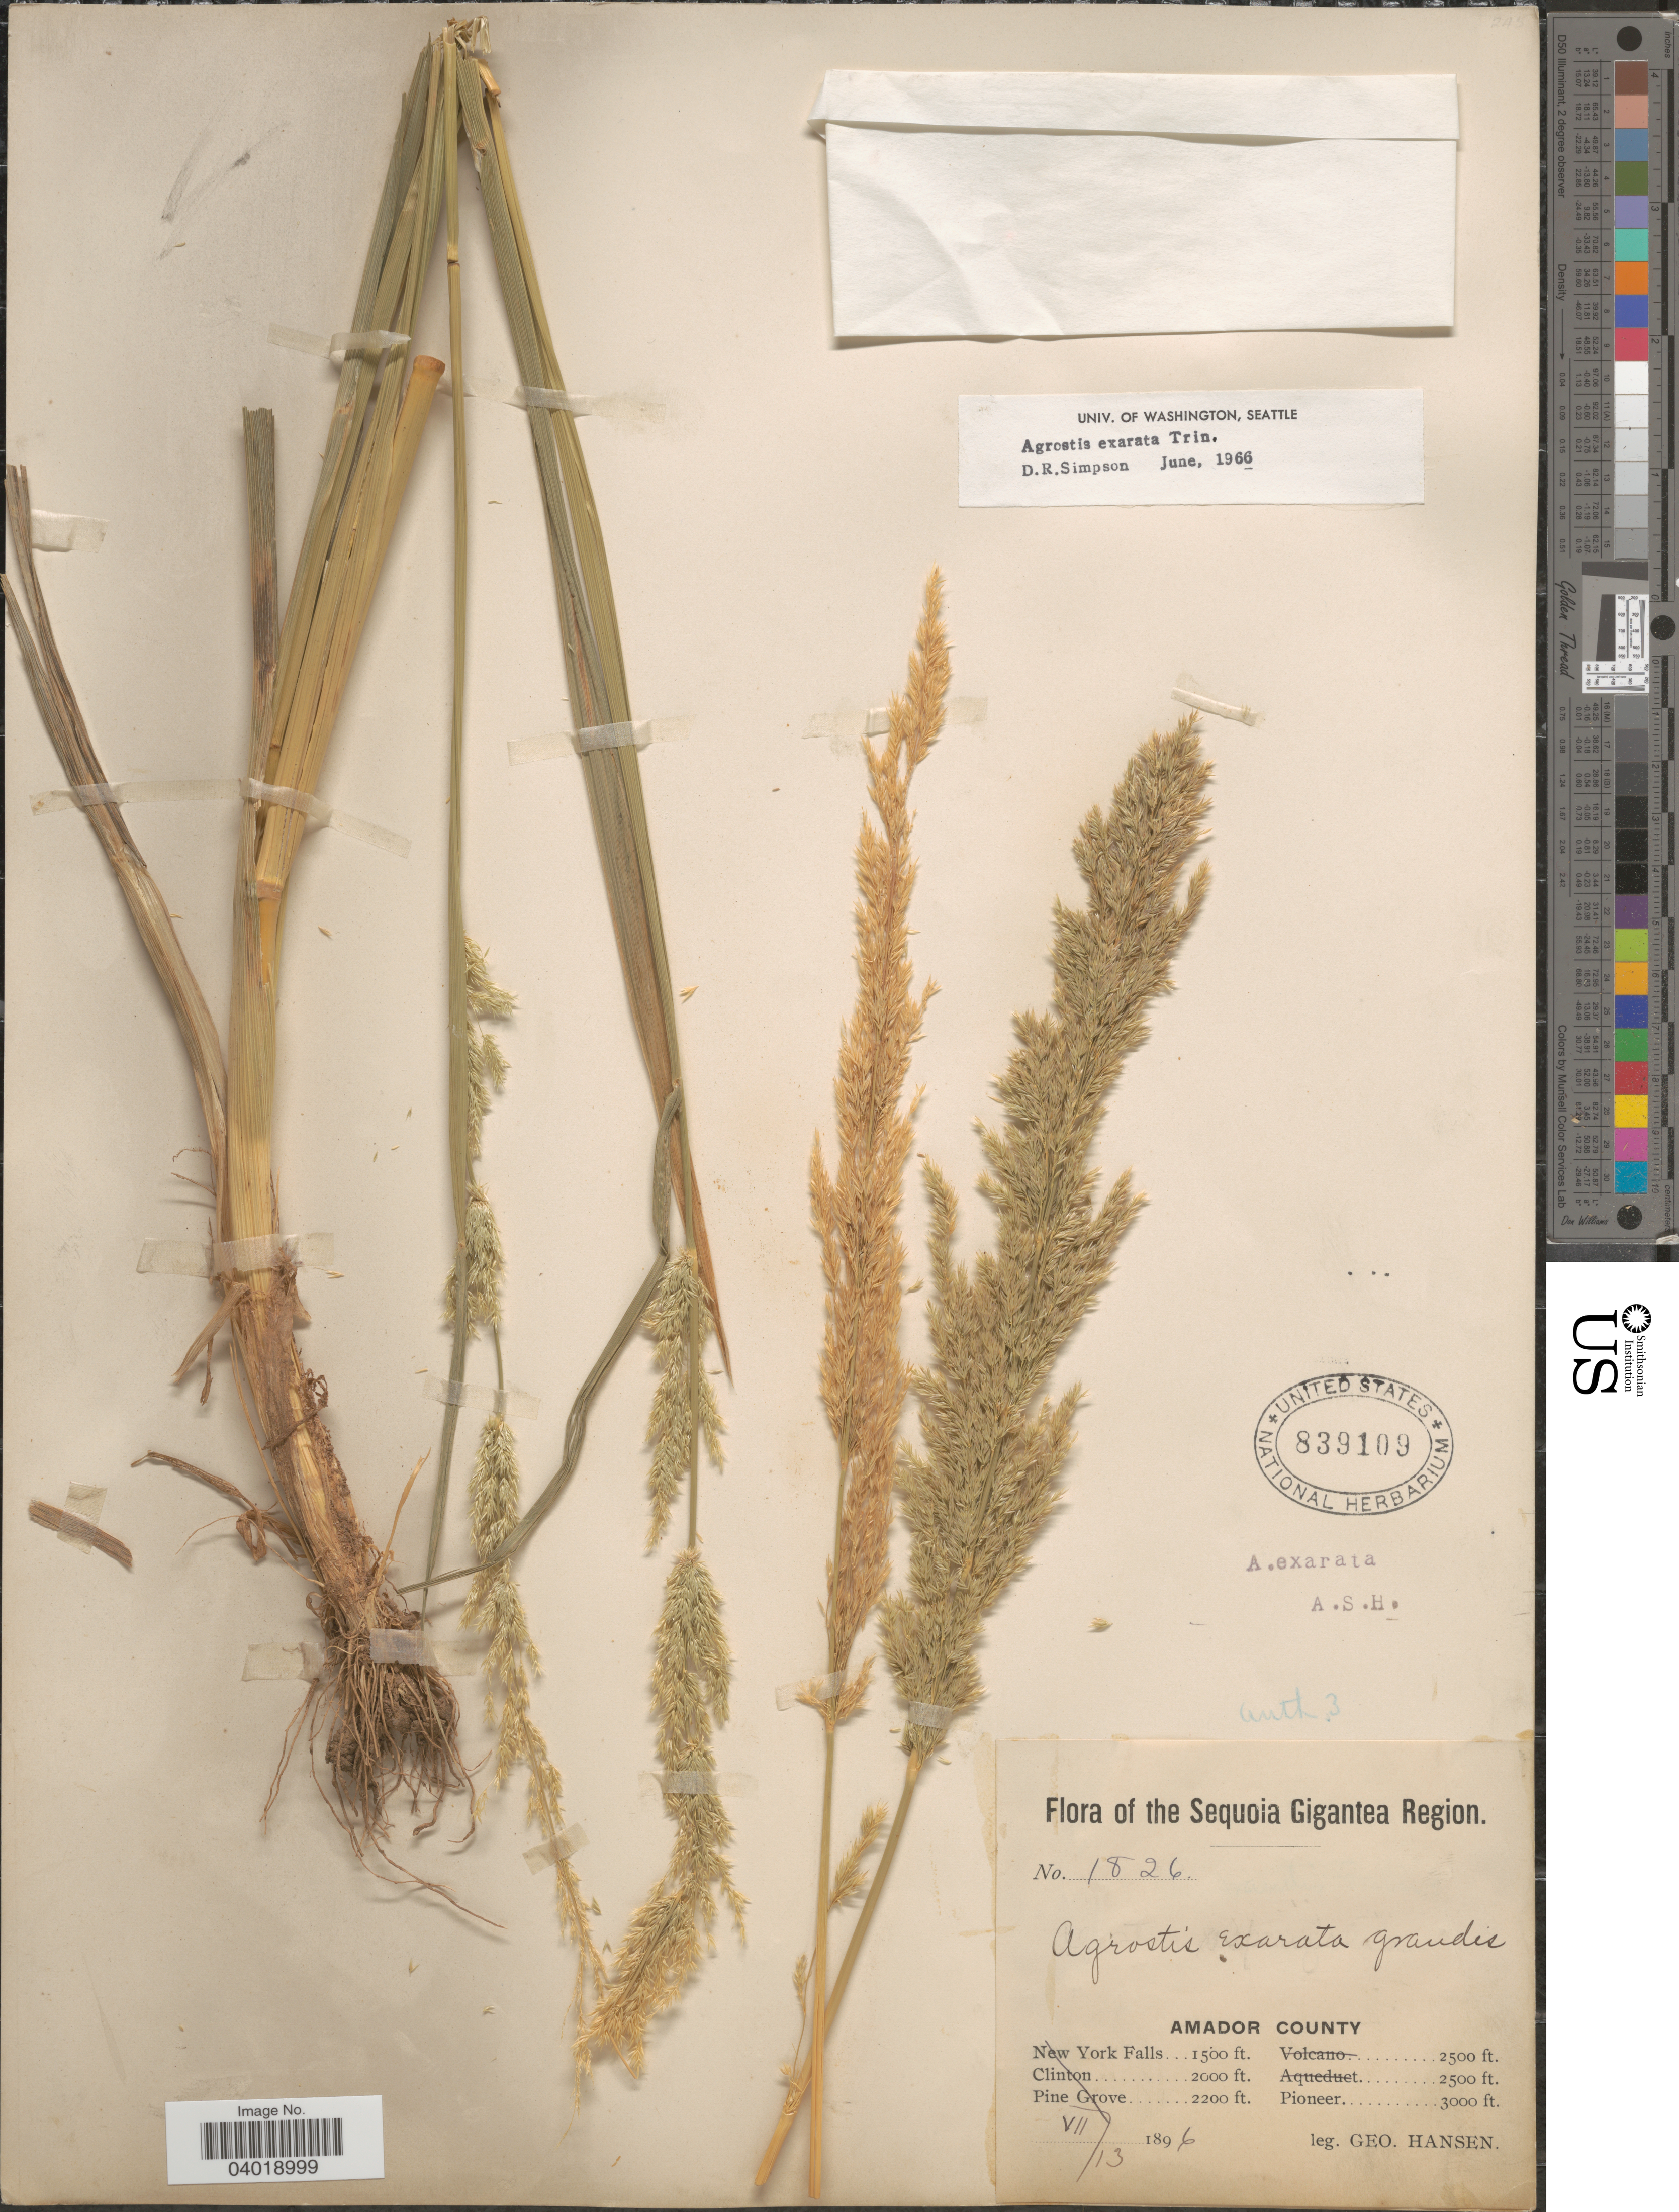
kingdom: Plantae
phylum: Tracheophyta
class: Liliopsida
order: Poales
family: Poaceae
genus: Agrostis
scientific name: Agrostis exarata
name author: Trin.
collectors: G. Hansen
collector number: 1826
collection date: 1896-07-13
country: United States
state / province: California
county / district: Amador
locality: The Sequoia Gigantea Region. Amador County. Pioneer.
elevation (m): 914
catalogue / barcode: US 839109